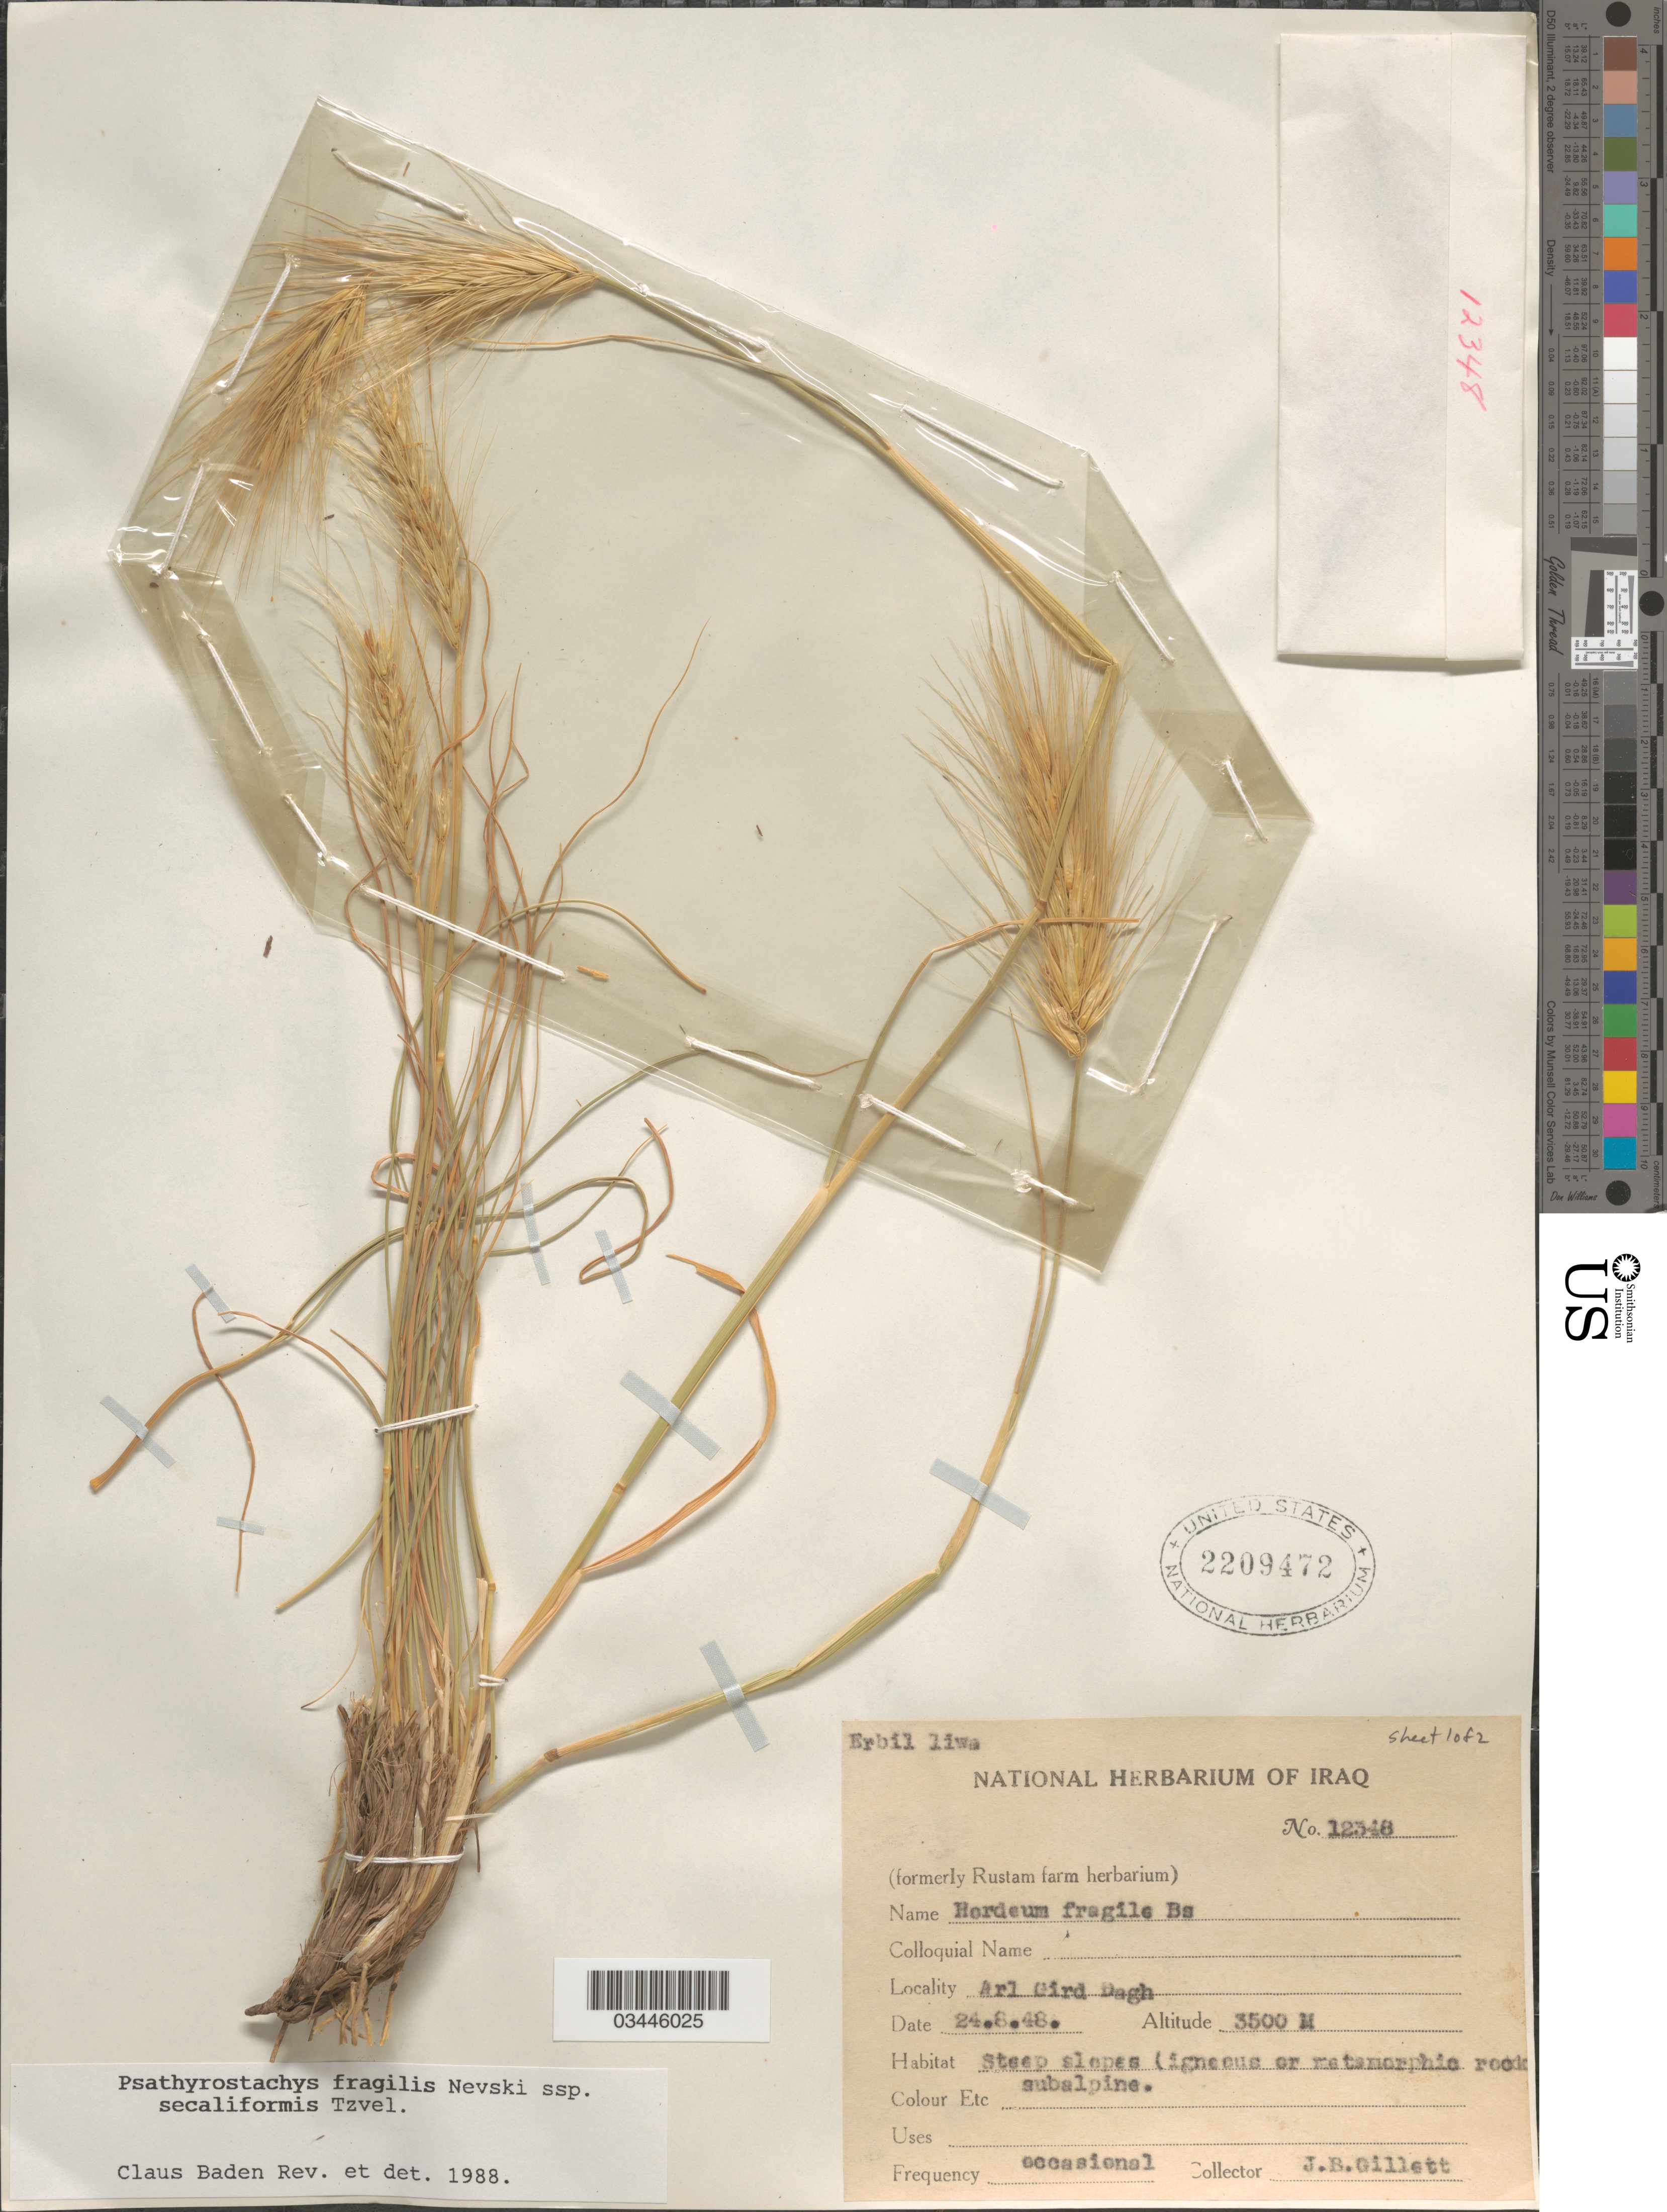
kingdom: Plantae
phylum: Tracheophyta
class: Liliopsida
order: Poales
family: Poaceae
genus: Psathyrostachys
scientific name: Psathyrostachys fragilis subsp. secaliformis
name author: Tzvelev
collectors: J. B. Gillett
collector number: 12348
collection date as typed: Transcribed d/m/y: 24/8/48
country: Iraq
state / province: Arbīl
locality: Erbil liwa. Arl Gird Dagh.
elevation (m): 3500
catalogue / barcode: US 2209472